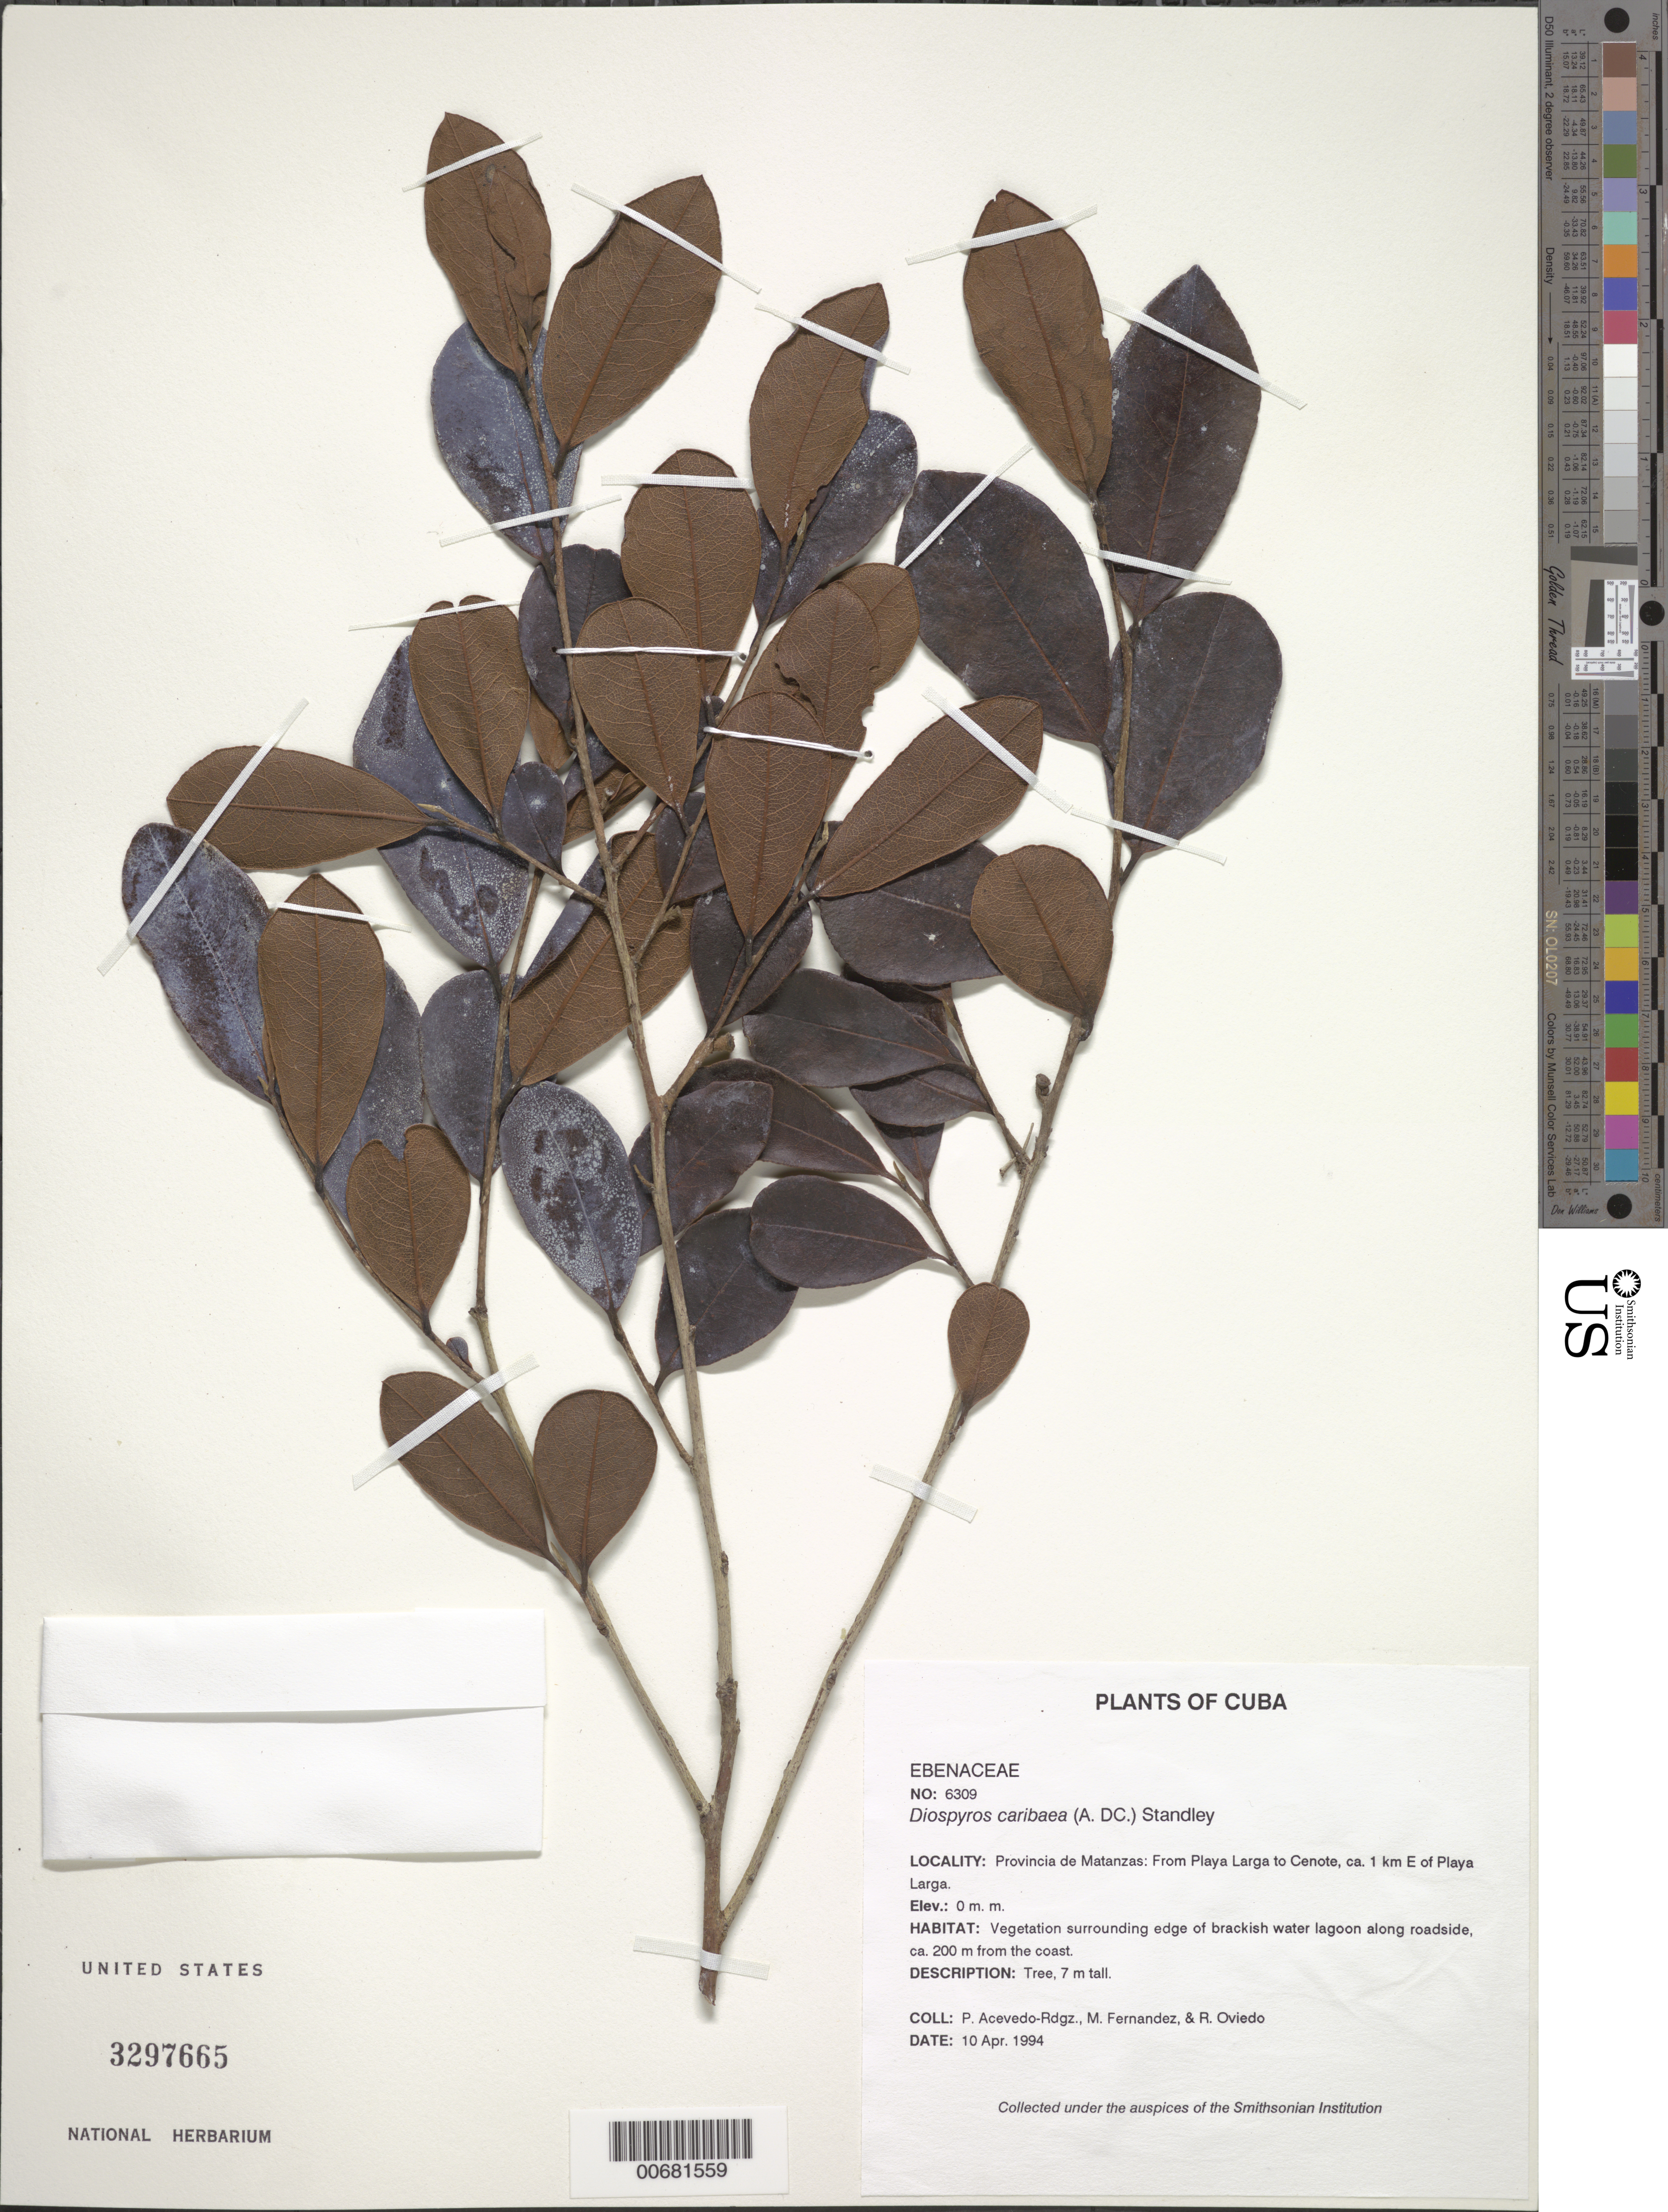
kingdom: Plantae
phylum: Tracheophyta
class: Magnoliopsida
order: Ericales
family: Ebenaceae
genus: Diospyros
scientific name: Diospyros caribaea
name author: (A. DC.) Standl.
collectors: P. Acevedo-Rodr., M. Fernández & R. Oviedo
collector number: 6309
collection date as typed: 10 Apr 1994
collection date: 1994-04-10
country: Cuba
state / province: Matanzas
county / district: Municipio de Ciénaga de Zapata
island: Cuba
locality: From Playa Larga to Cenote, ca 1 km E of Playa Larga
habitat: Vegetation surrounding edge of brackish water lagoon along roadside, ca. 200 m from the coast.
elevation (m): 0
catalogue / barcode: US 3297665